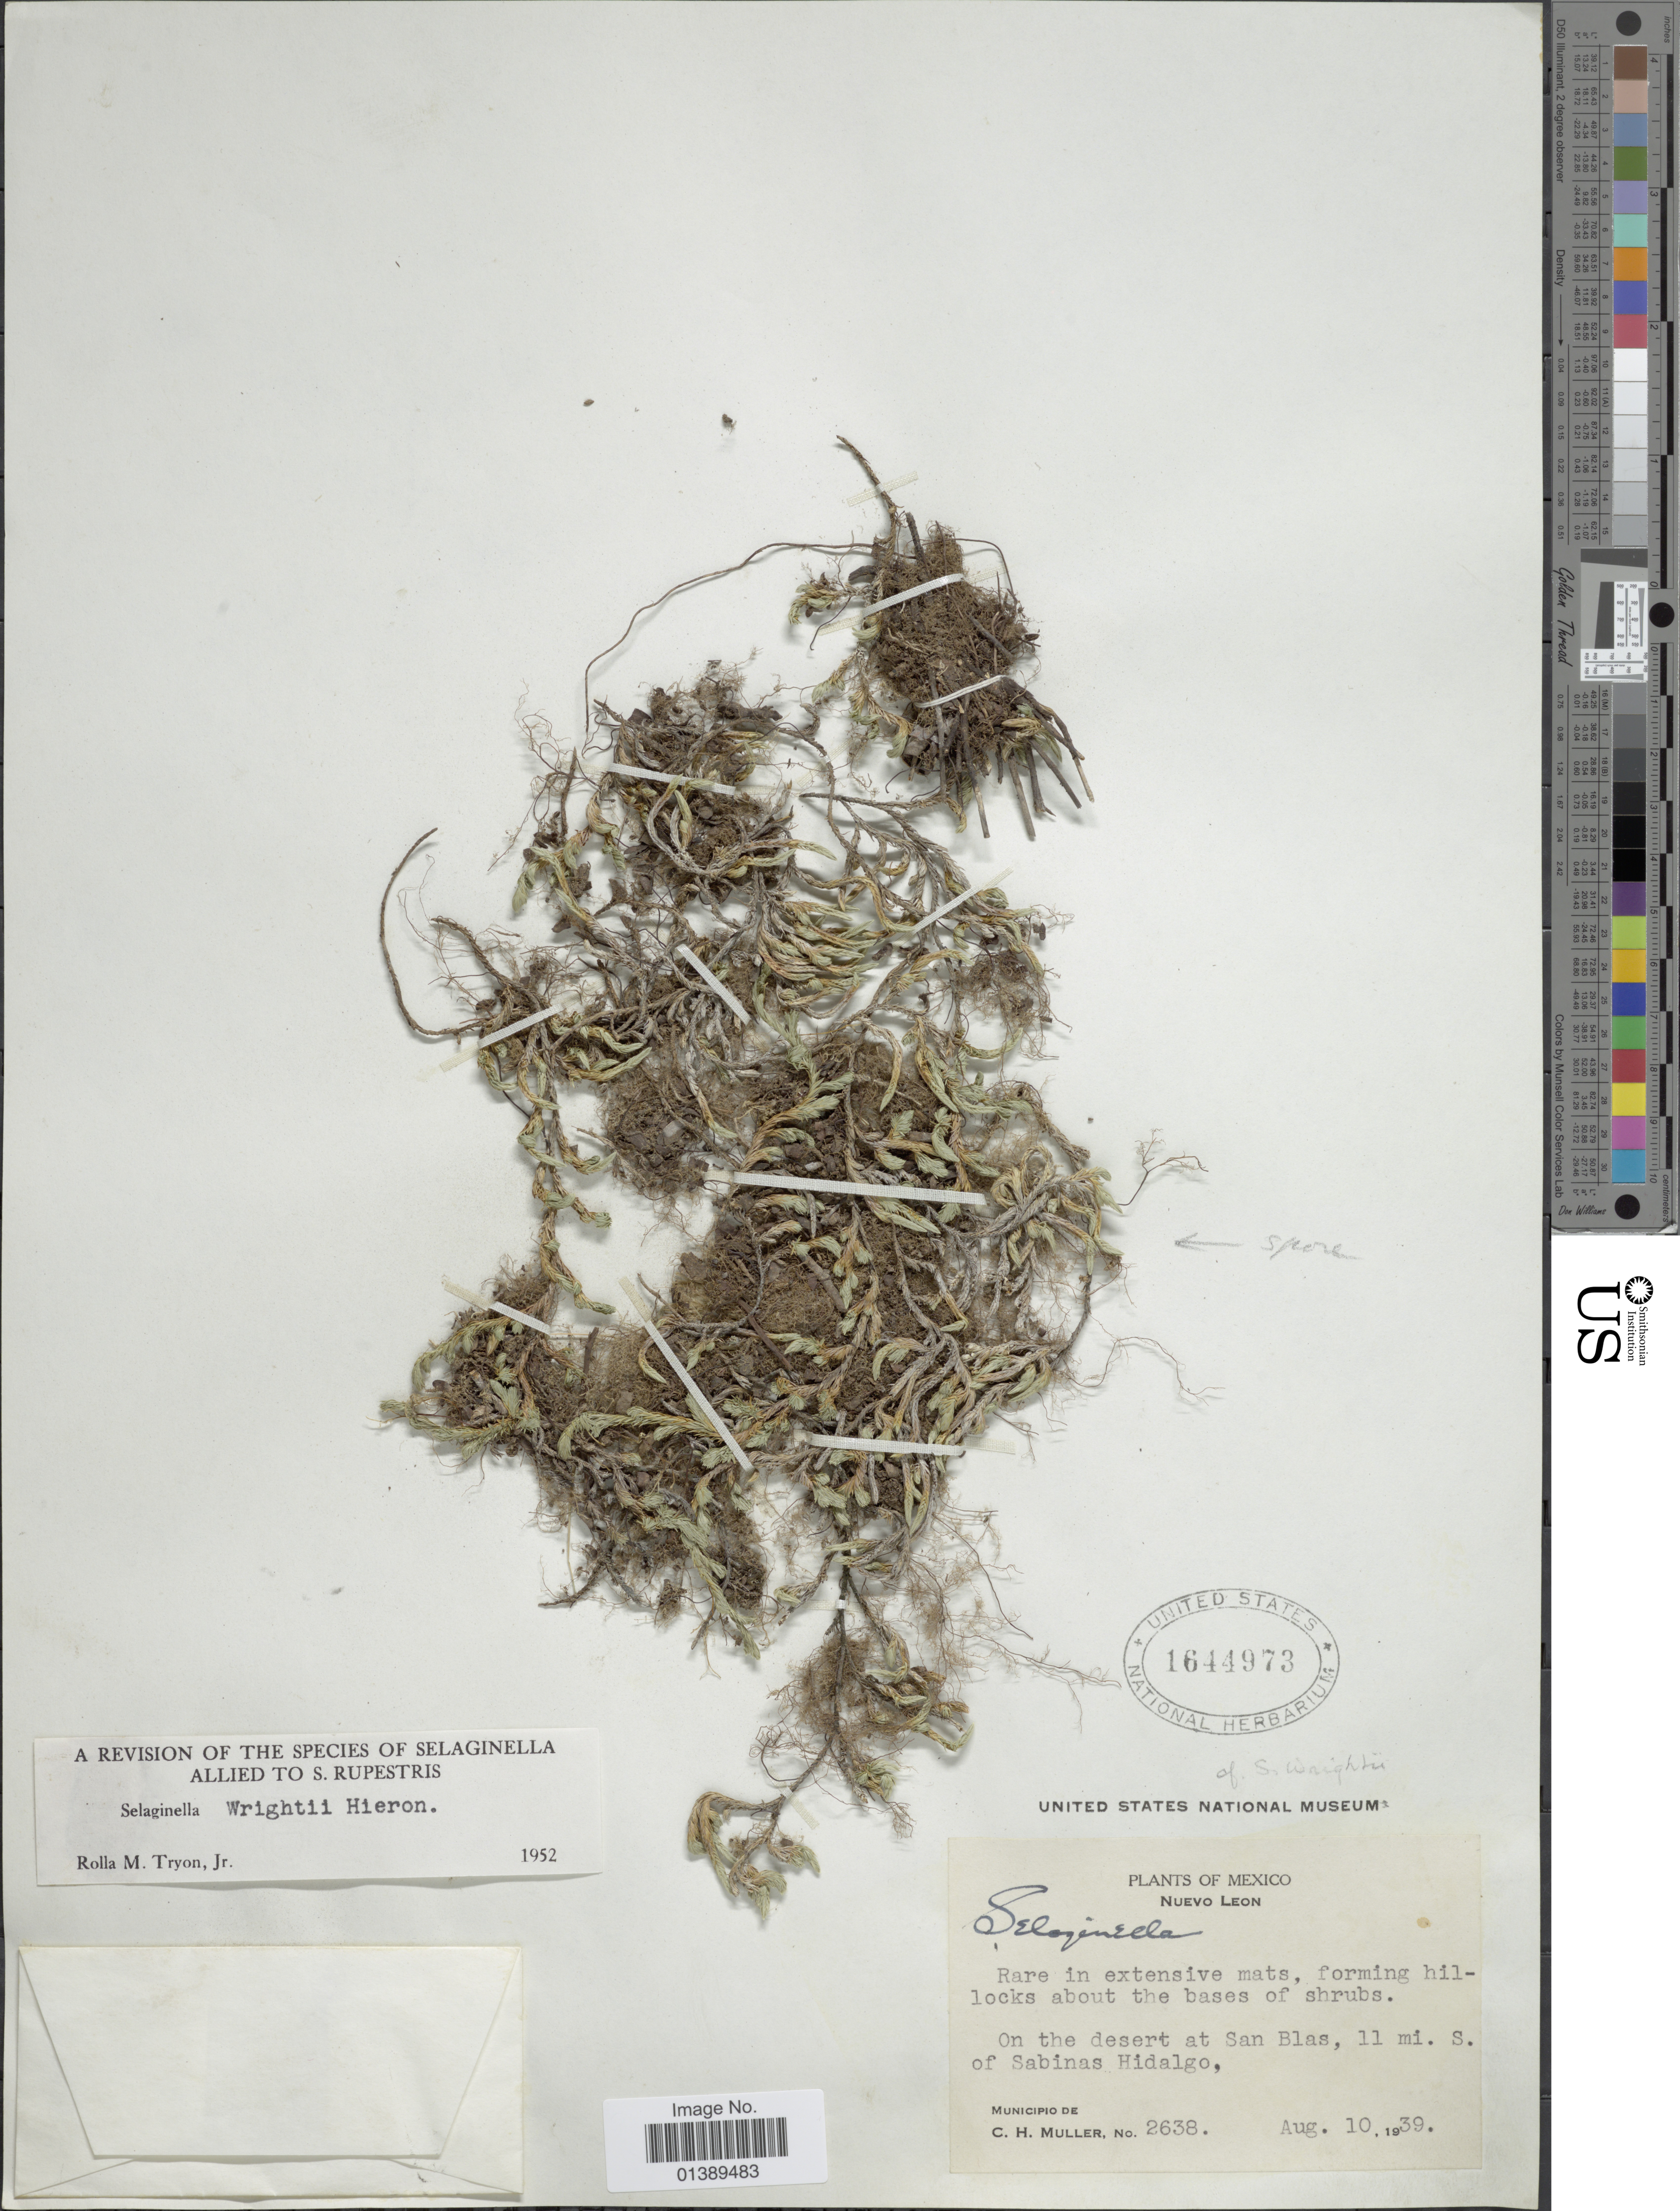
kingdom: Plantae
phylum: Tracheophyta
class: Lycopodiopsida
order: Selaginellales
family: Selaginellaceae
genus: Selaginella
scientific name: Selaginella wrightii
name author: Hieron.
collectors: C. H. Müller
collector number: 2638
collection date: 1939-08-10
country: Mexico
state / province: Nuevo León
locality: On the desert at San Blas, 11 mi. S of Sabinas Hidalgo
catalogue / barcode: US 1644973